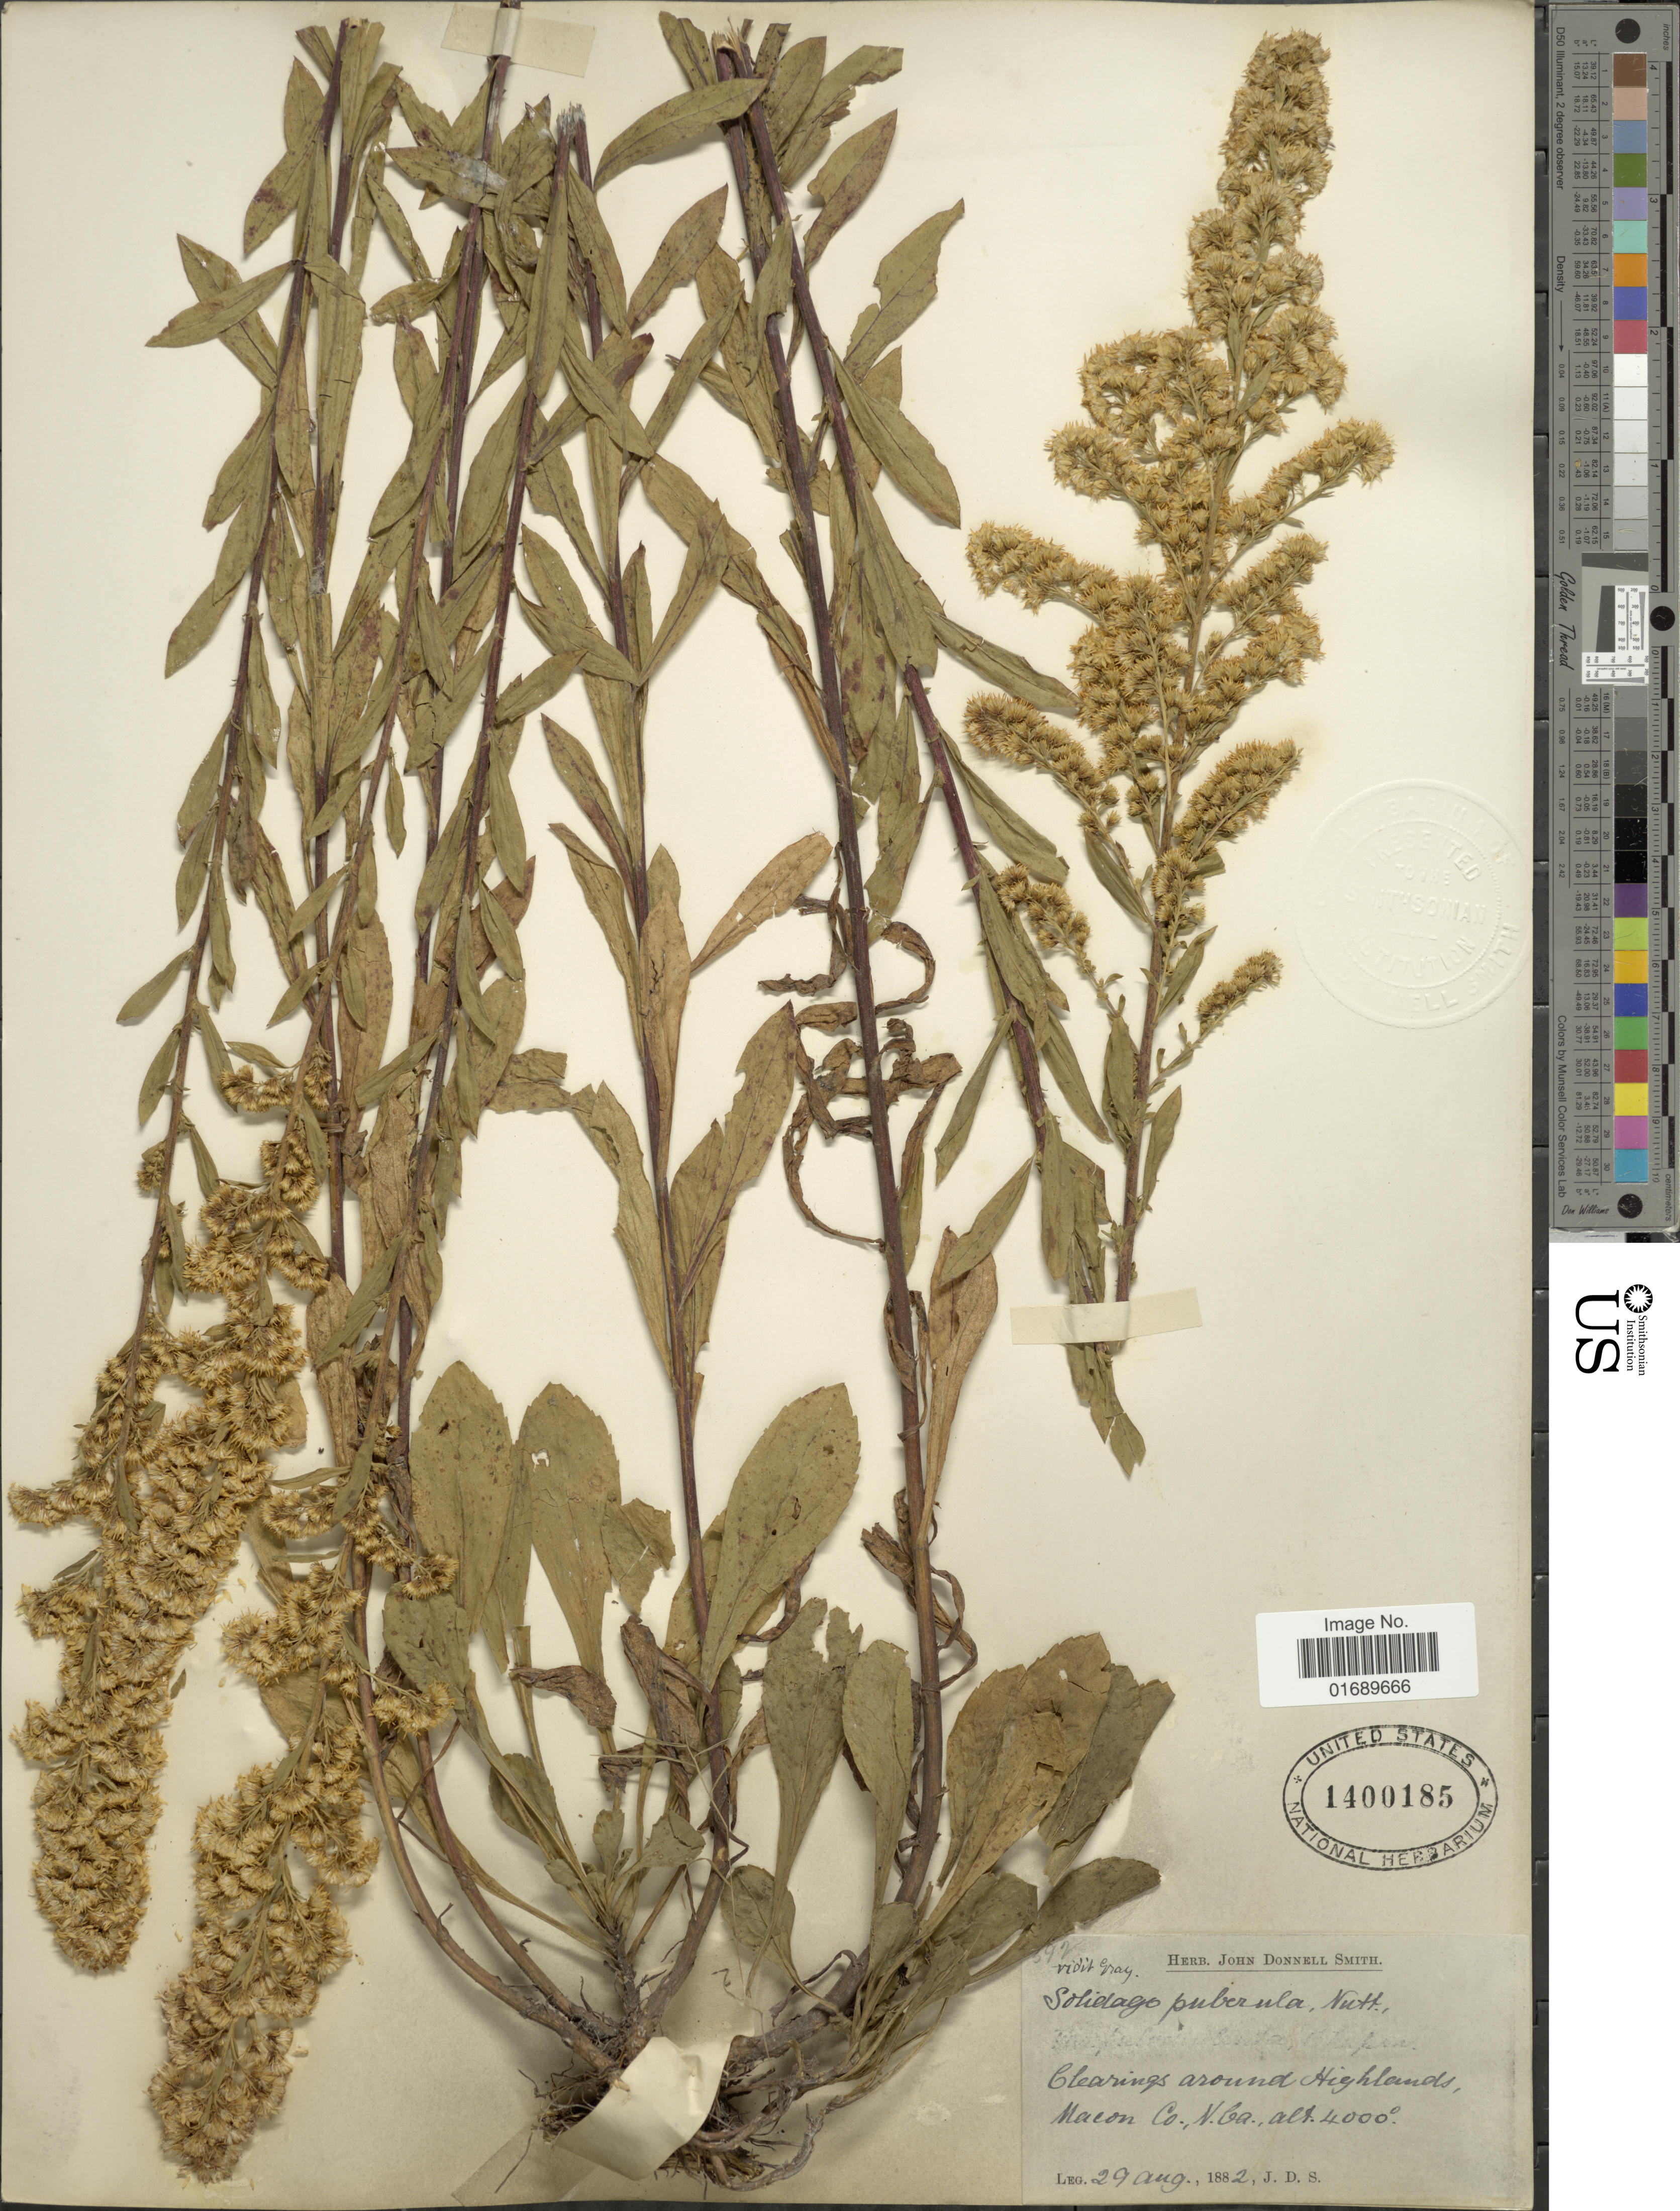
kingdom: Plantae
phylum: Tracheophyta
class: Magnoliopsida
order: Asterales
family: Asteraceae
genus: Solidago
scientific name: Solidago puberula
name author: Nutt.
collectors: J. Donnell Smith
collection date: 1882-08-29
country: United States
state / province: North Carolina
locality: Clearings around Highlands, Macon Co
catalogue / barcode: US 1400185